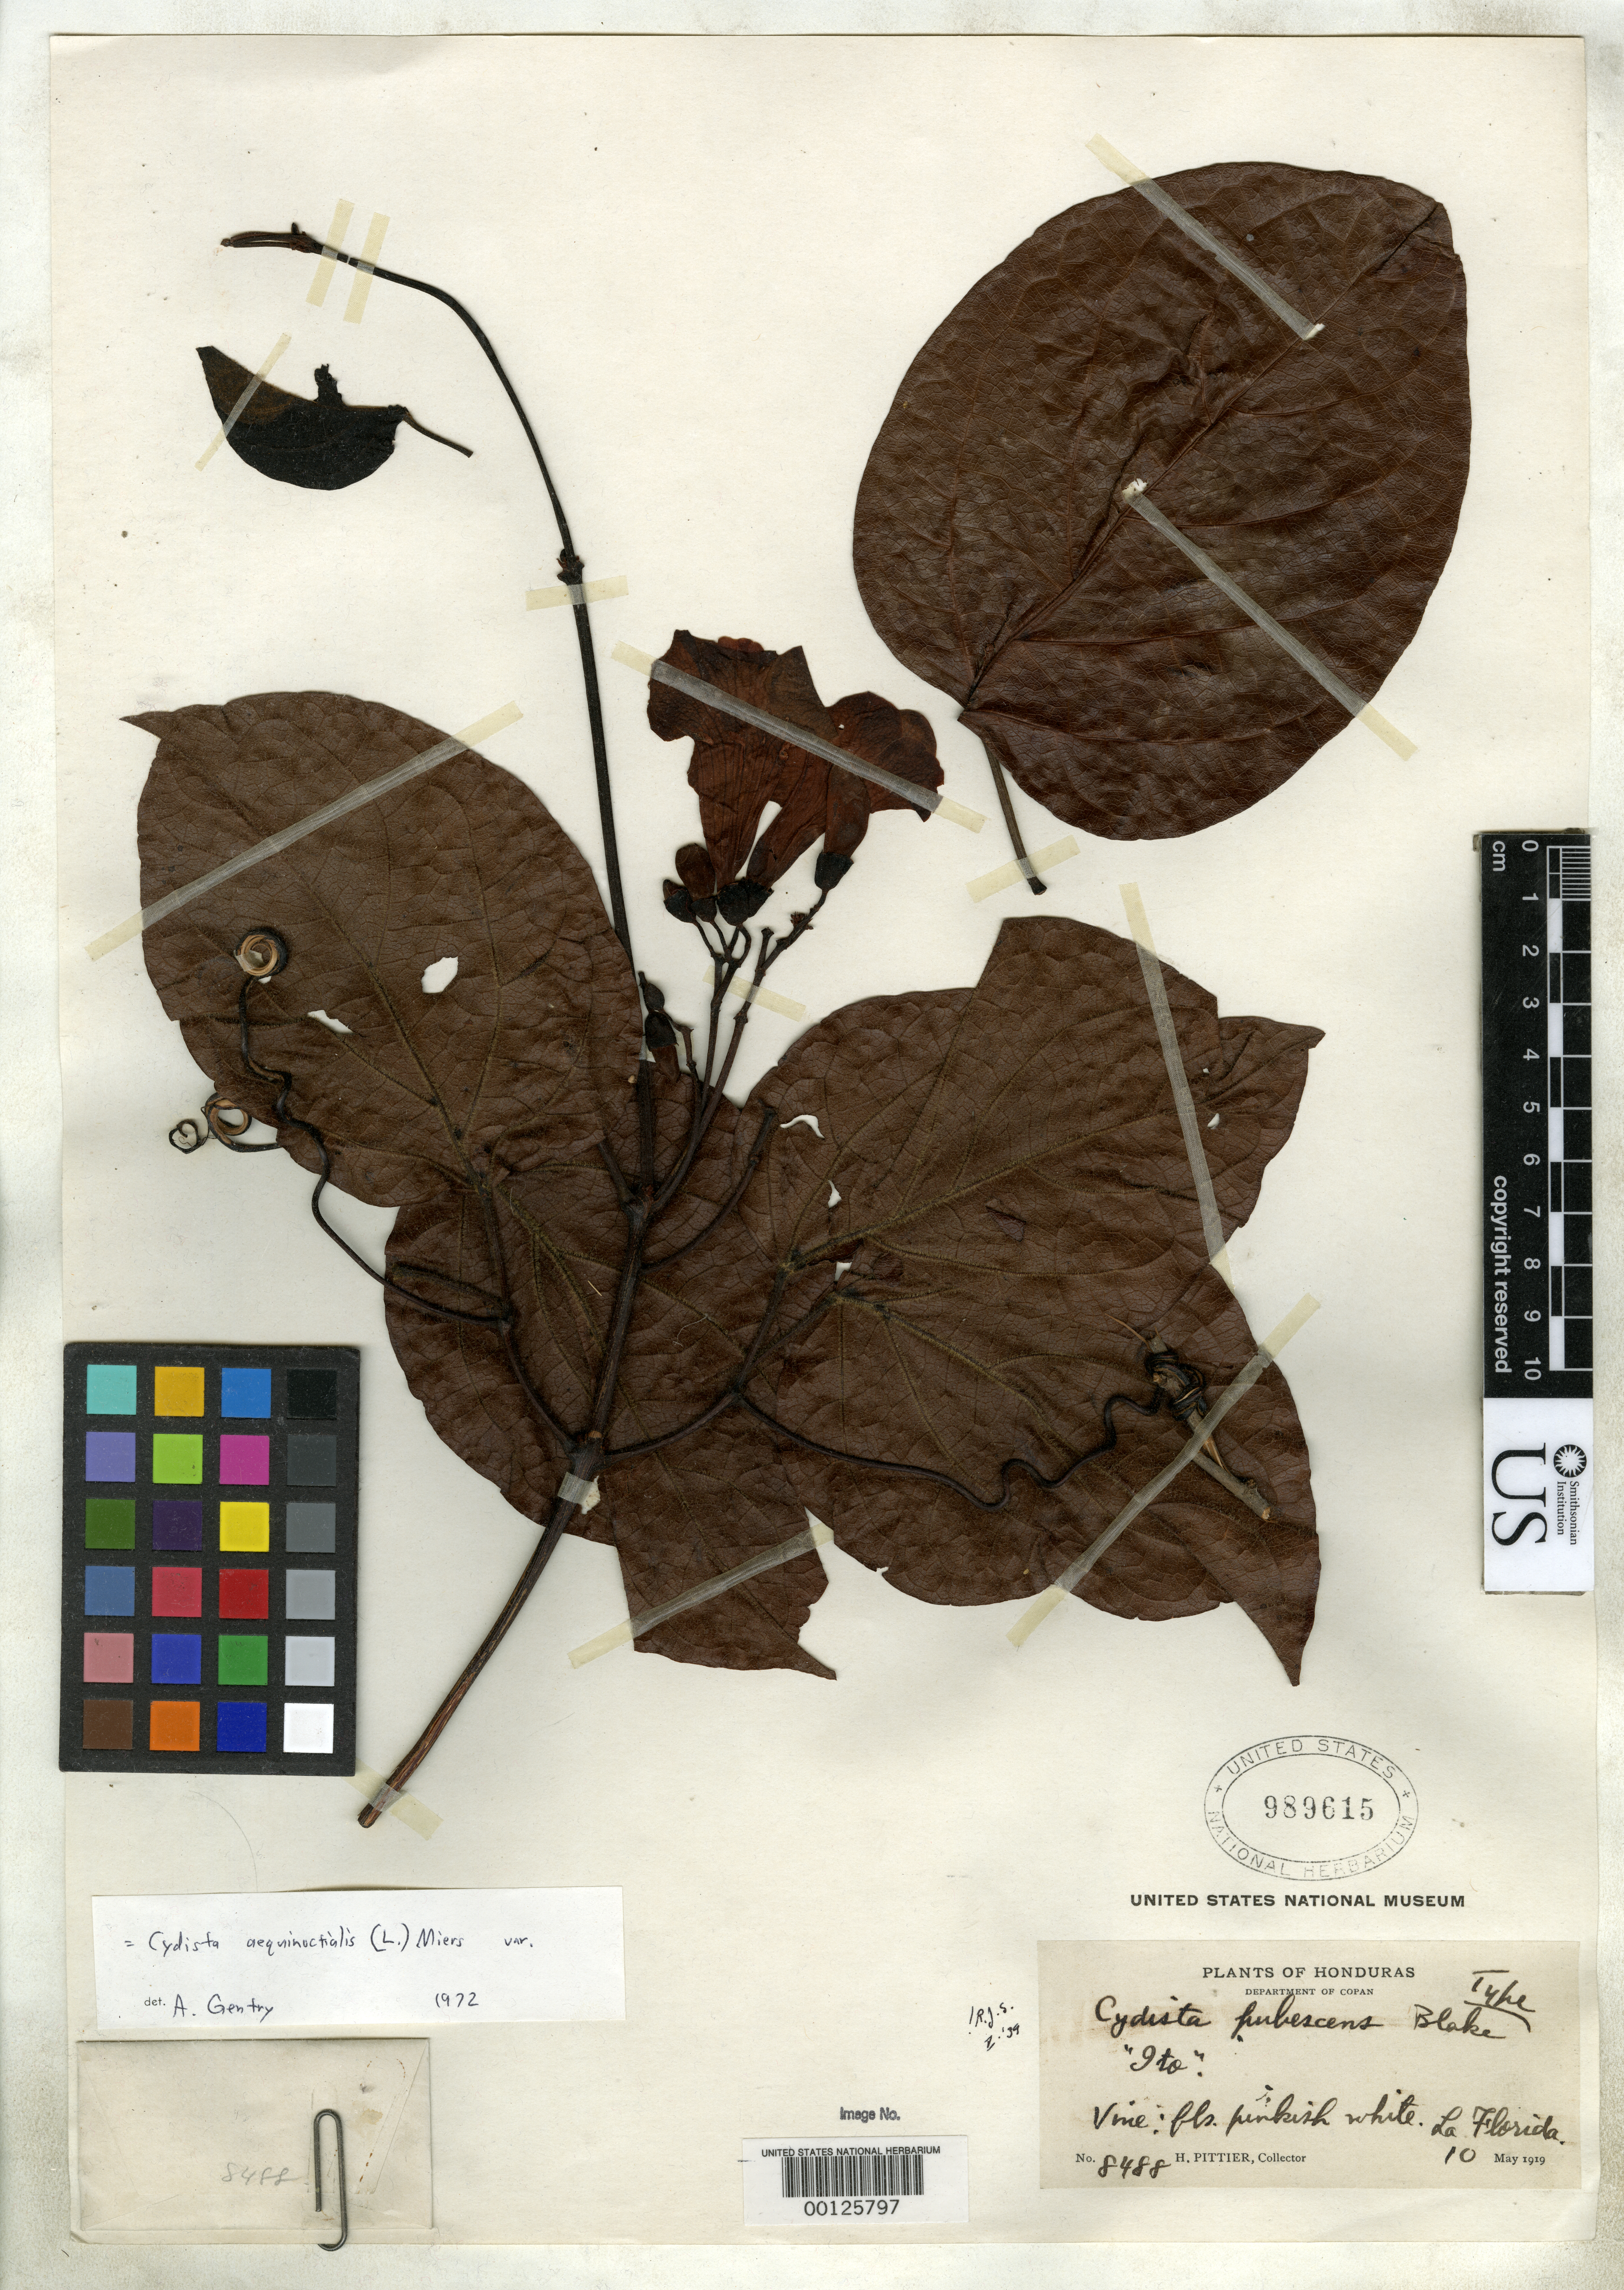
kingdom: Plantae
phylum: Tracheophyta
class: Magnoliopsida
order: Lamiales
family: Bignoniaceae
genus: Cydista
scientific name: Cydista pubescens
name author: S.F. Blake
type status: Holotype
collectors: H. F. Pittier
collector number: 8488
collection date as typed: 10 May 1919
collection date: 1919-05-10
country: Honduras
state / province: Copán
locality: La Florida.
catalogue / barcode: US 989615